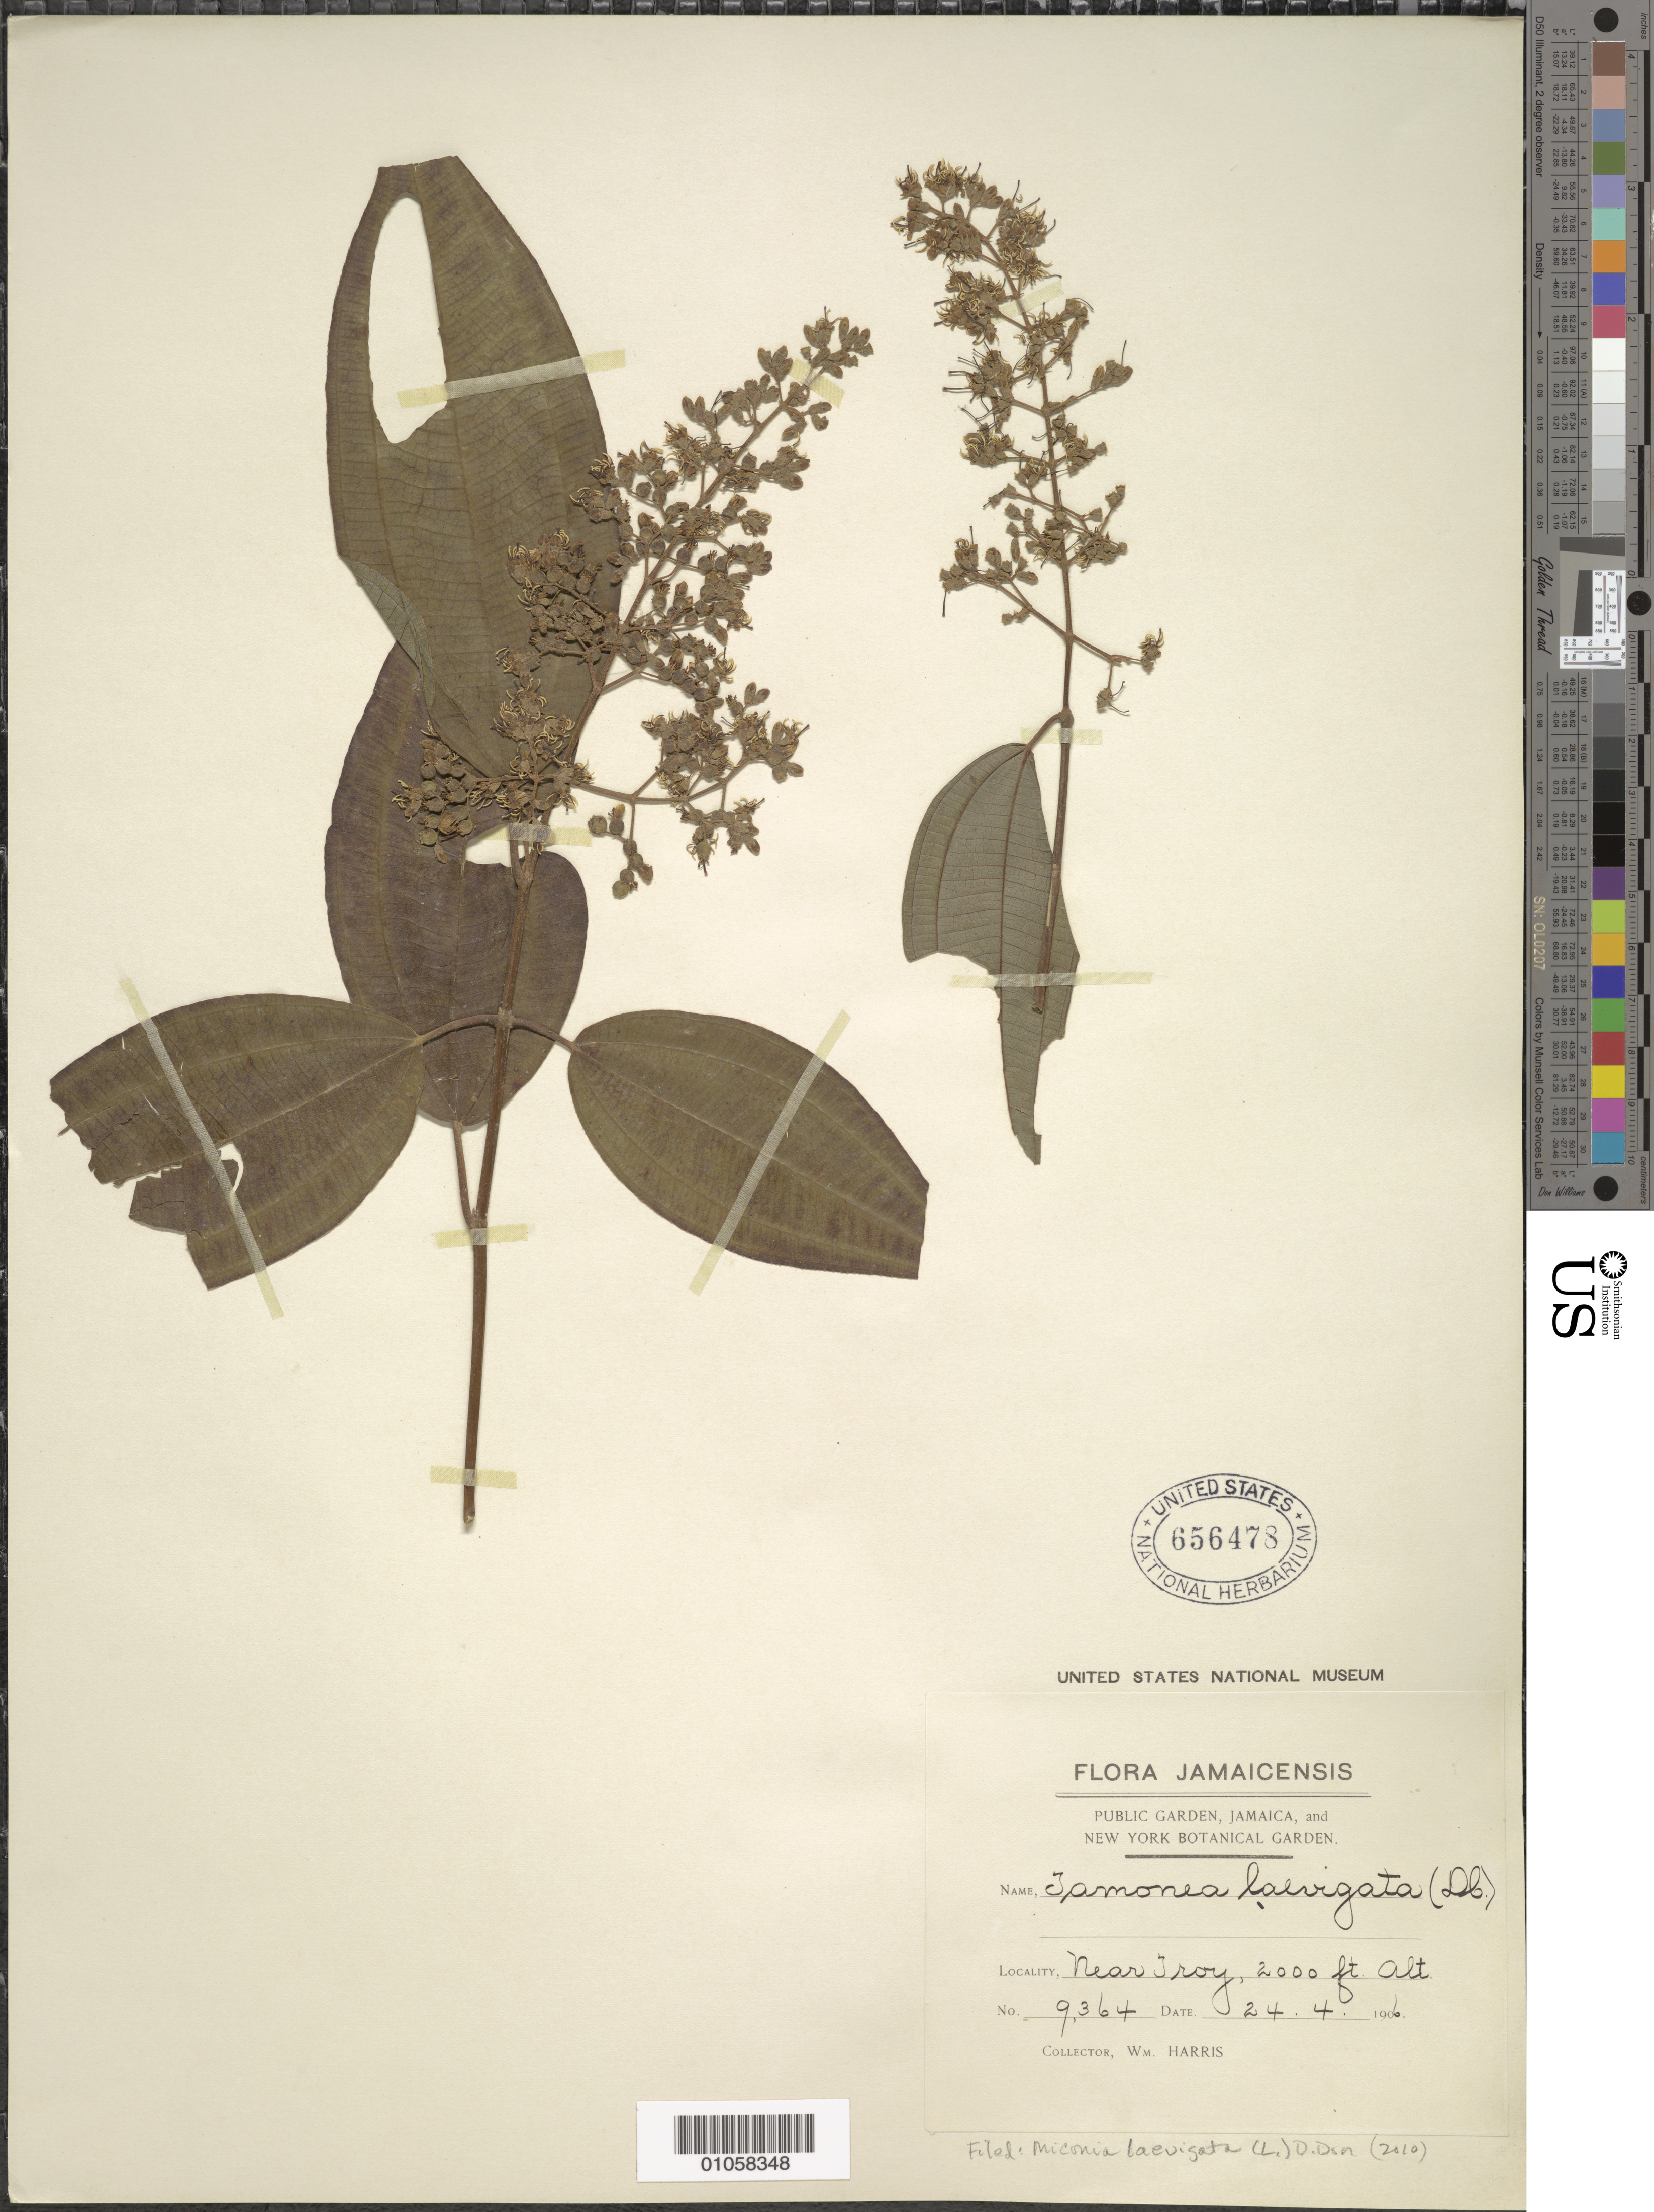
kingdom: Plantae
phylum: Tracheophyta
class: Magnoliopsida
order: Myrtales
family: Melastomataceae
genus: Miconia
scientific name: Miconia laevigata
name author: (L.) D. Don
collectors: W. Harris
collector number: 9364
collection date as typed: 24 Apr 1906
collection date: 1906-04-24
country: Jamaica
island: Jamaica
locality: Near Troy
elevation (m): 610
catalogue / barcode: US 656478